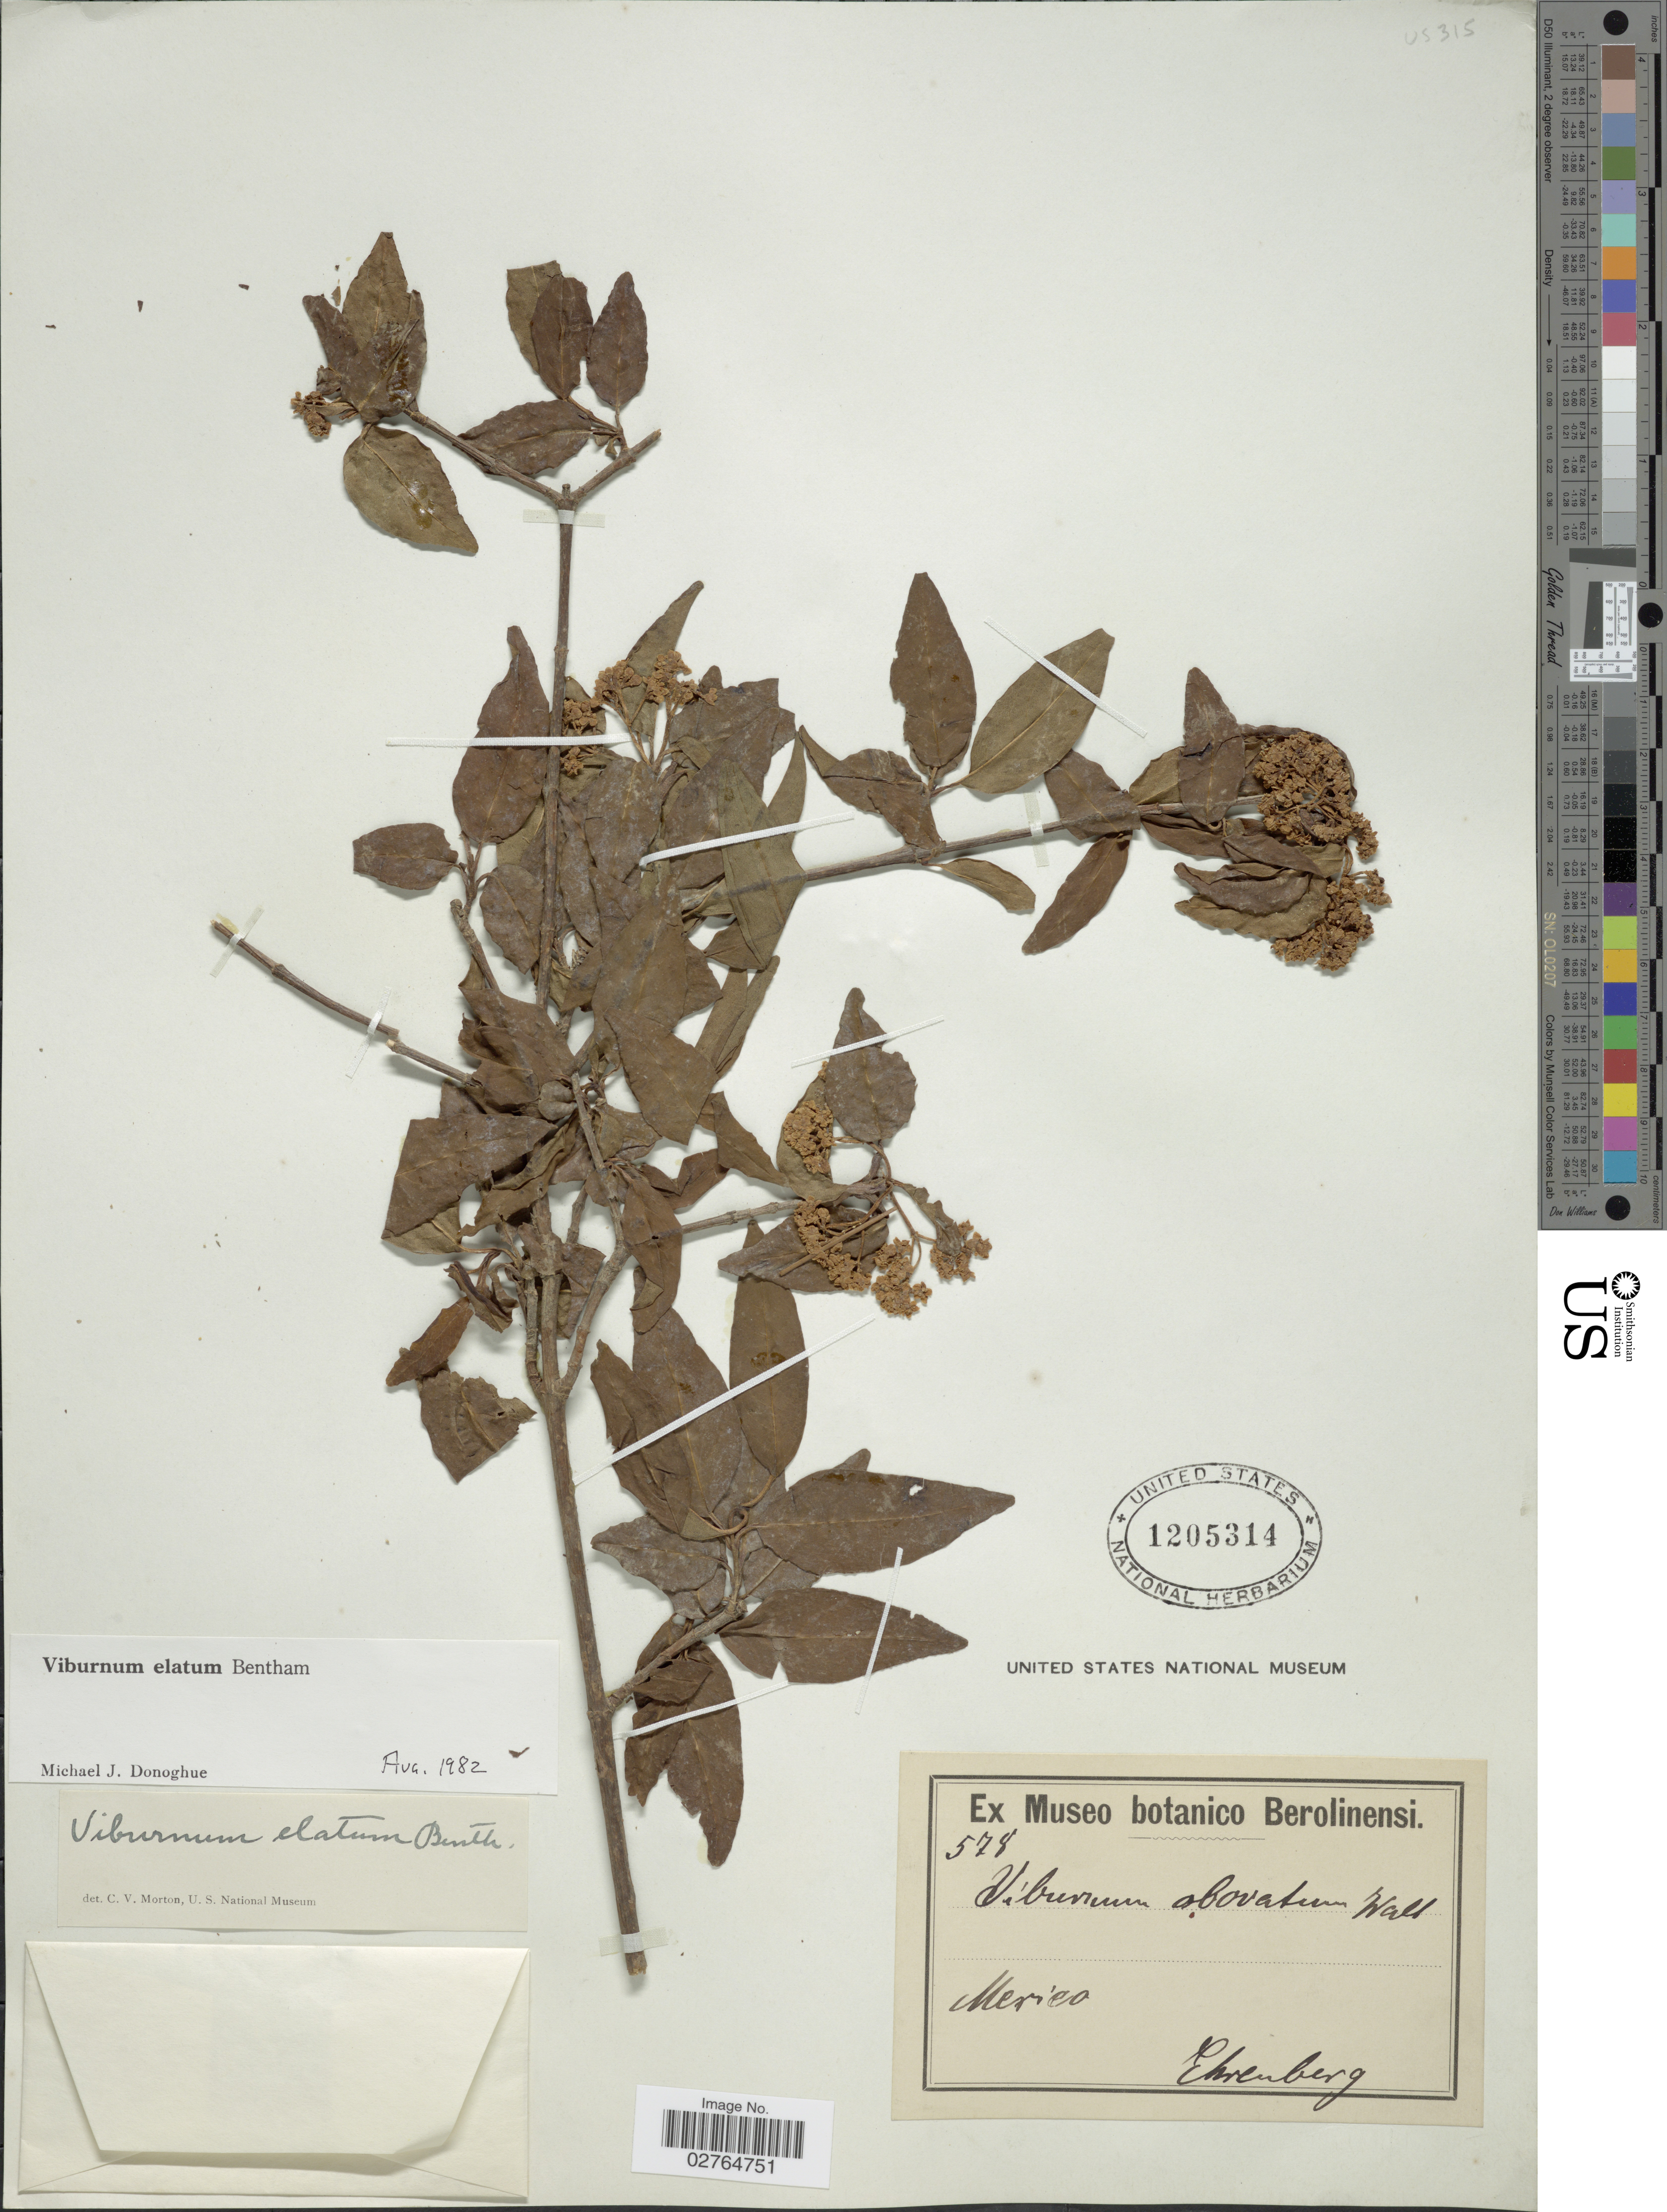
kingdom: Plantae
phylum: Tracheophyta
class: Magnoliopsida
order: Dipsacales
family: Viburnaceae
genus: Viburnum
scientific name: Viburnum elatum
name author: Benth.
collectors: Ehrenberg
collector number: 578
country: Mexico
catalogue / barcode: US 1205314